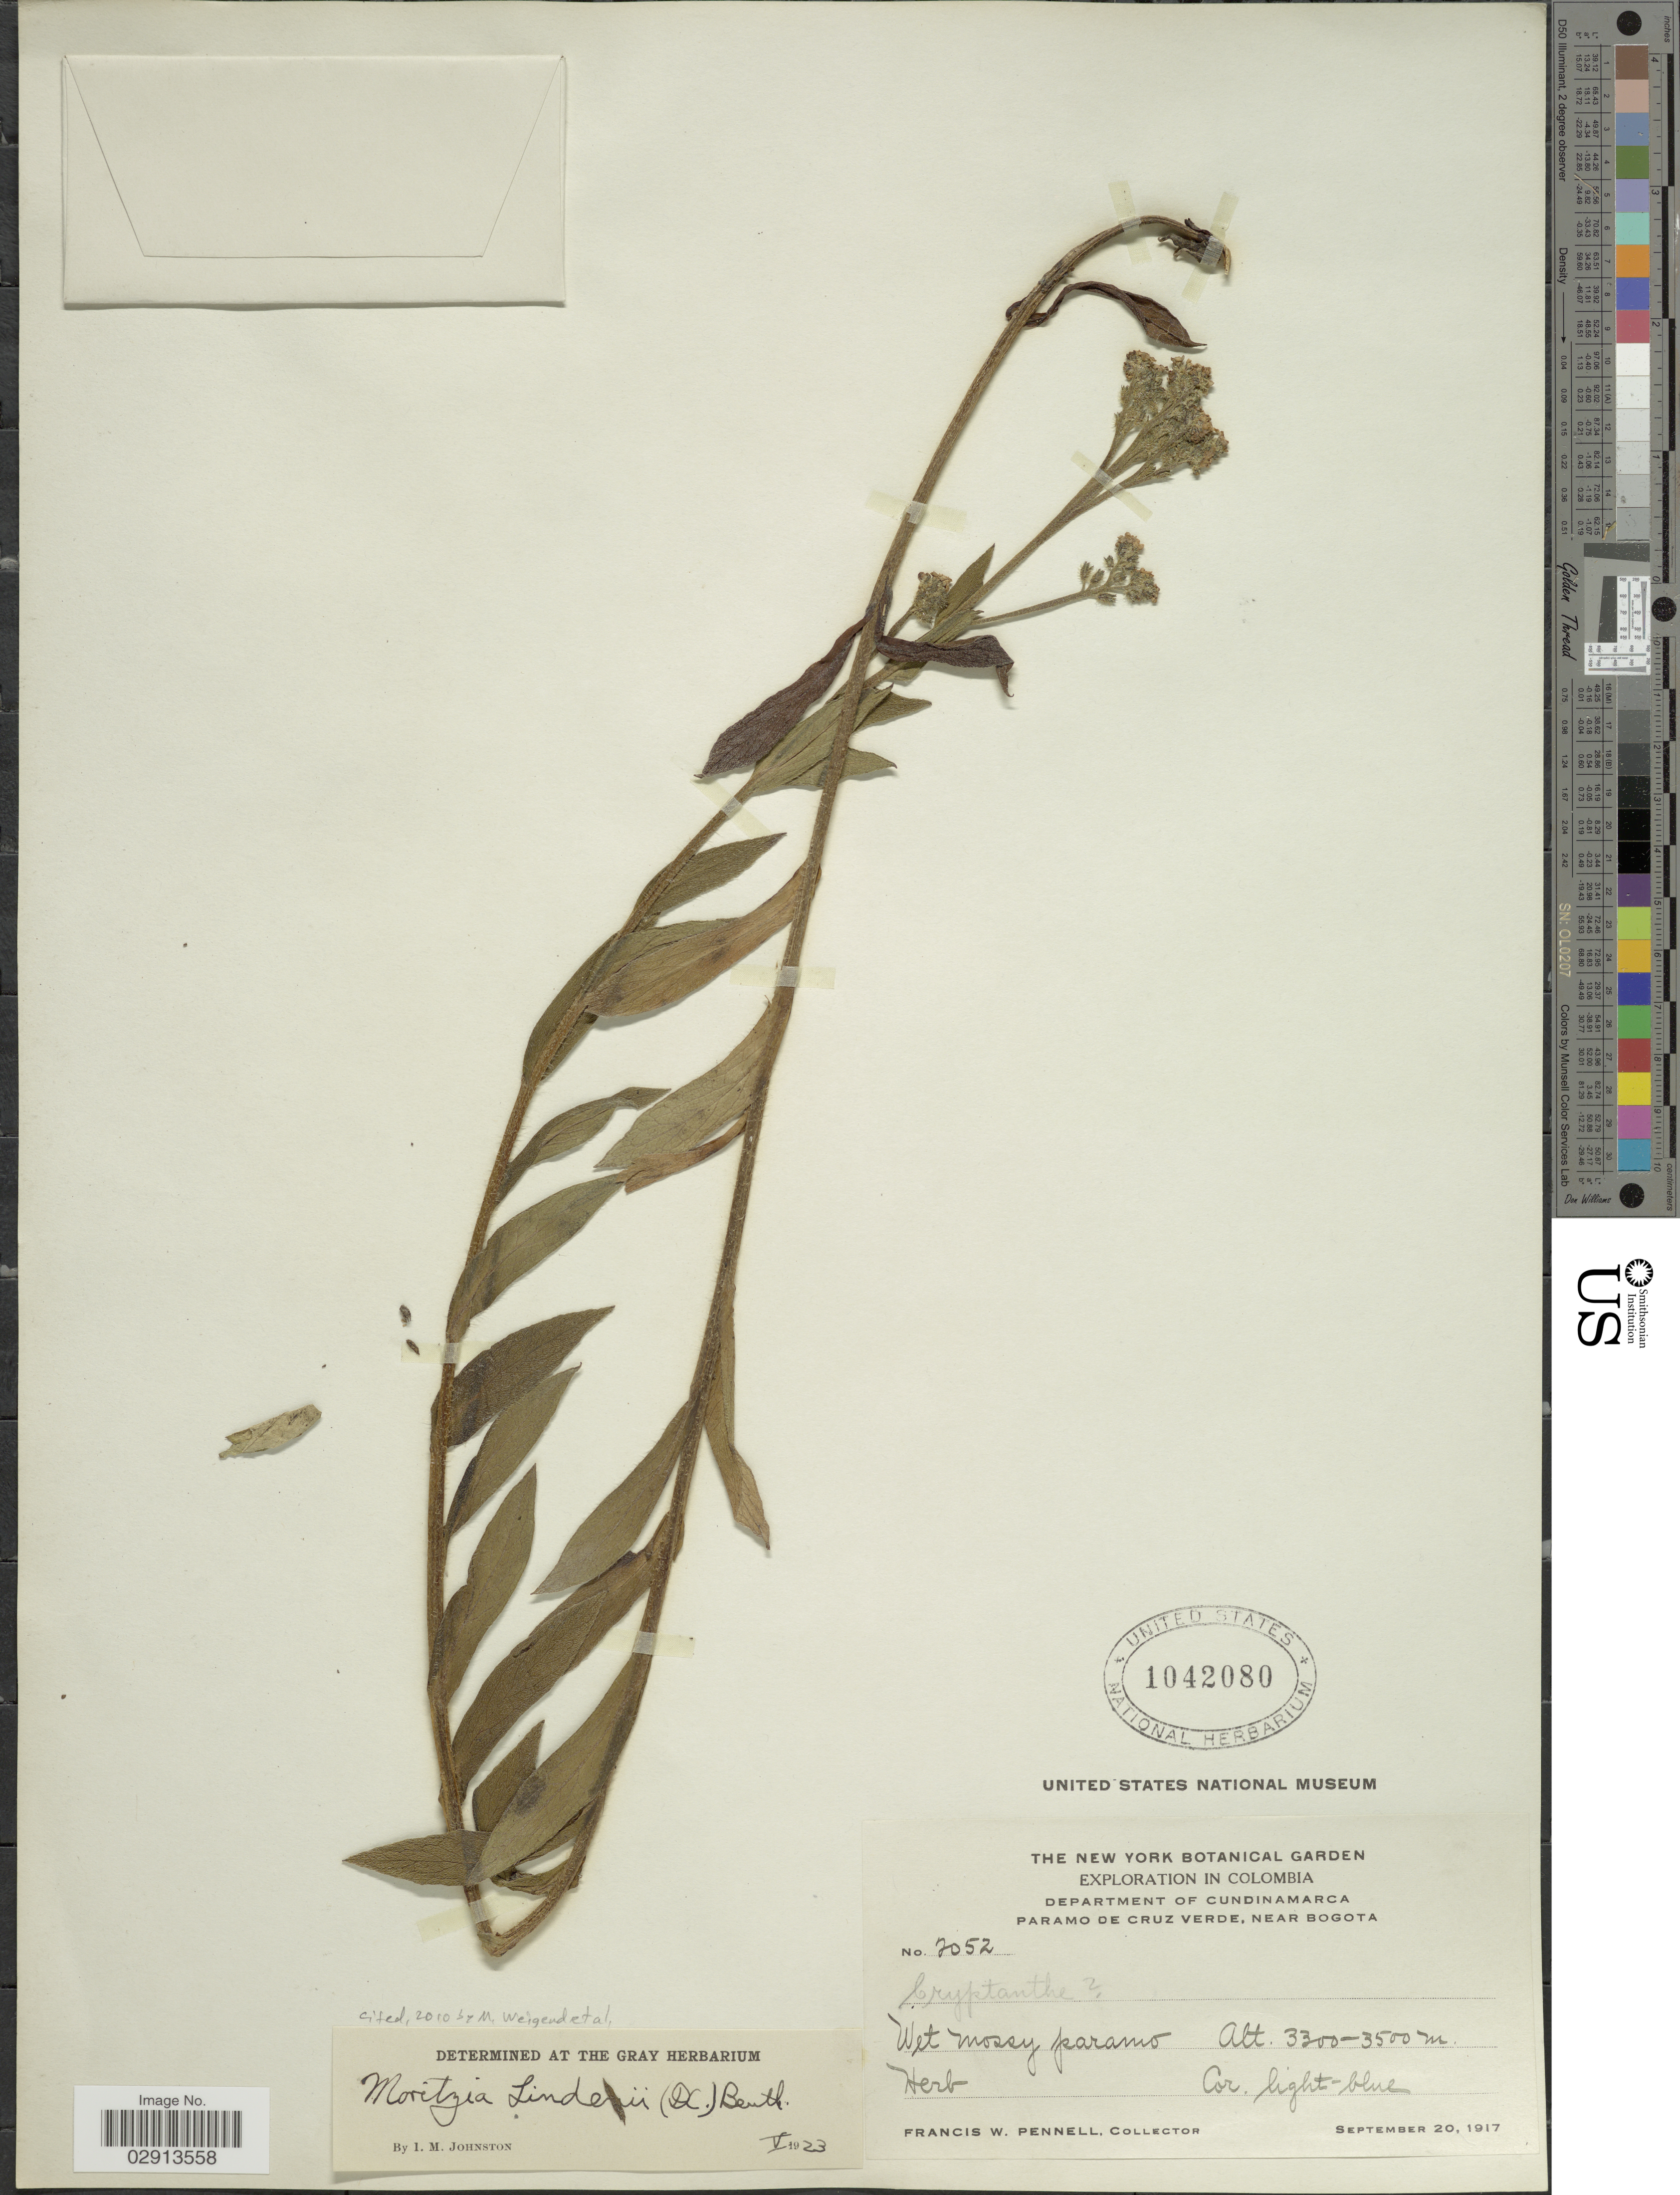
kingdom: Plantae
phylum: Tracheophyta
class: Magnoliopsida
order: Boraginales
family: Boraginaceae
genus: Moritzia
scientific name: Moritzia lindenii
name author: (DC.) Benth.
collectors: F. W. Pennell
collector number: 7052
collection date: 1917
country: Colombia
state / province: Cundinamarca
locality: Department of Cundinamarca. Paramo de Cruz Verde, near Bogota.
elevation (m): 3300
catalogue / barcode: US 1042080